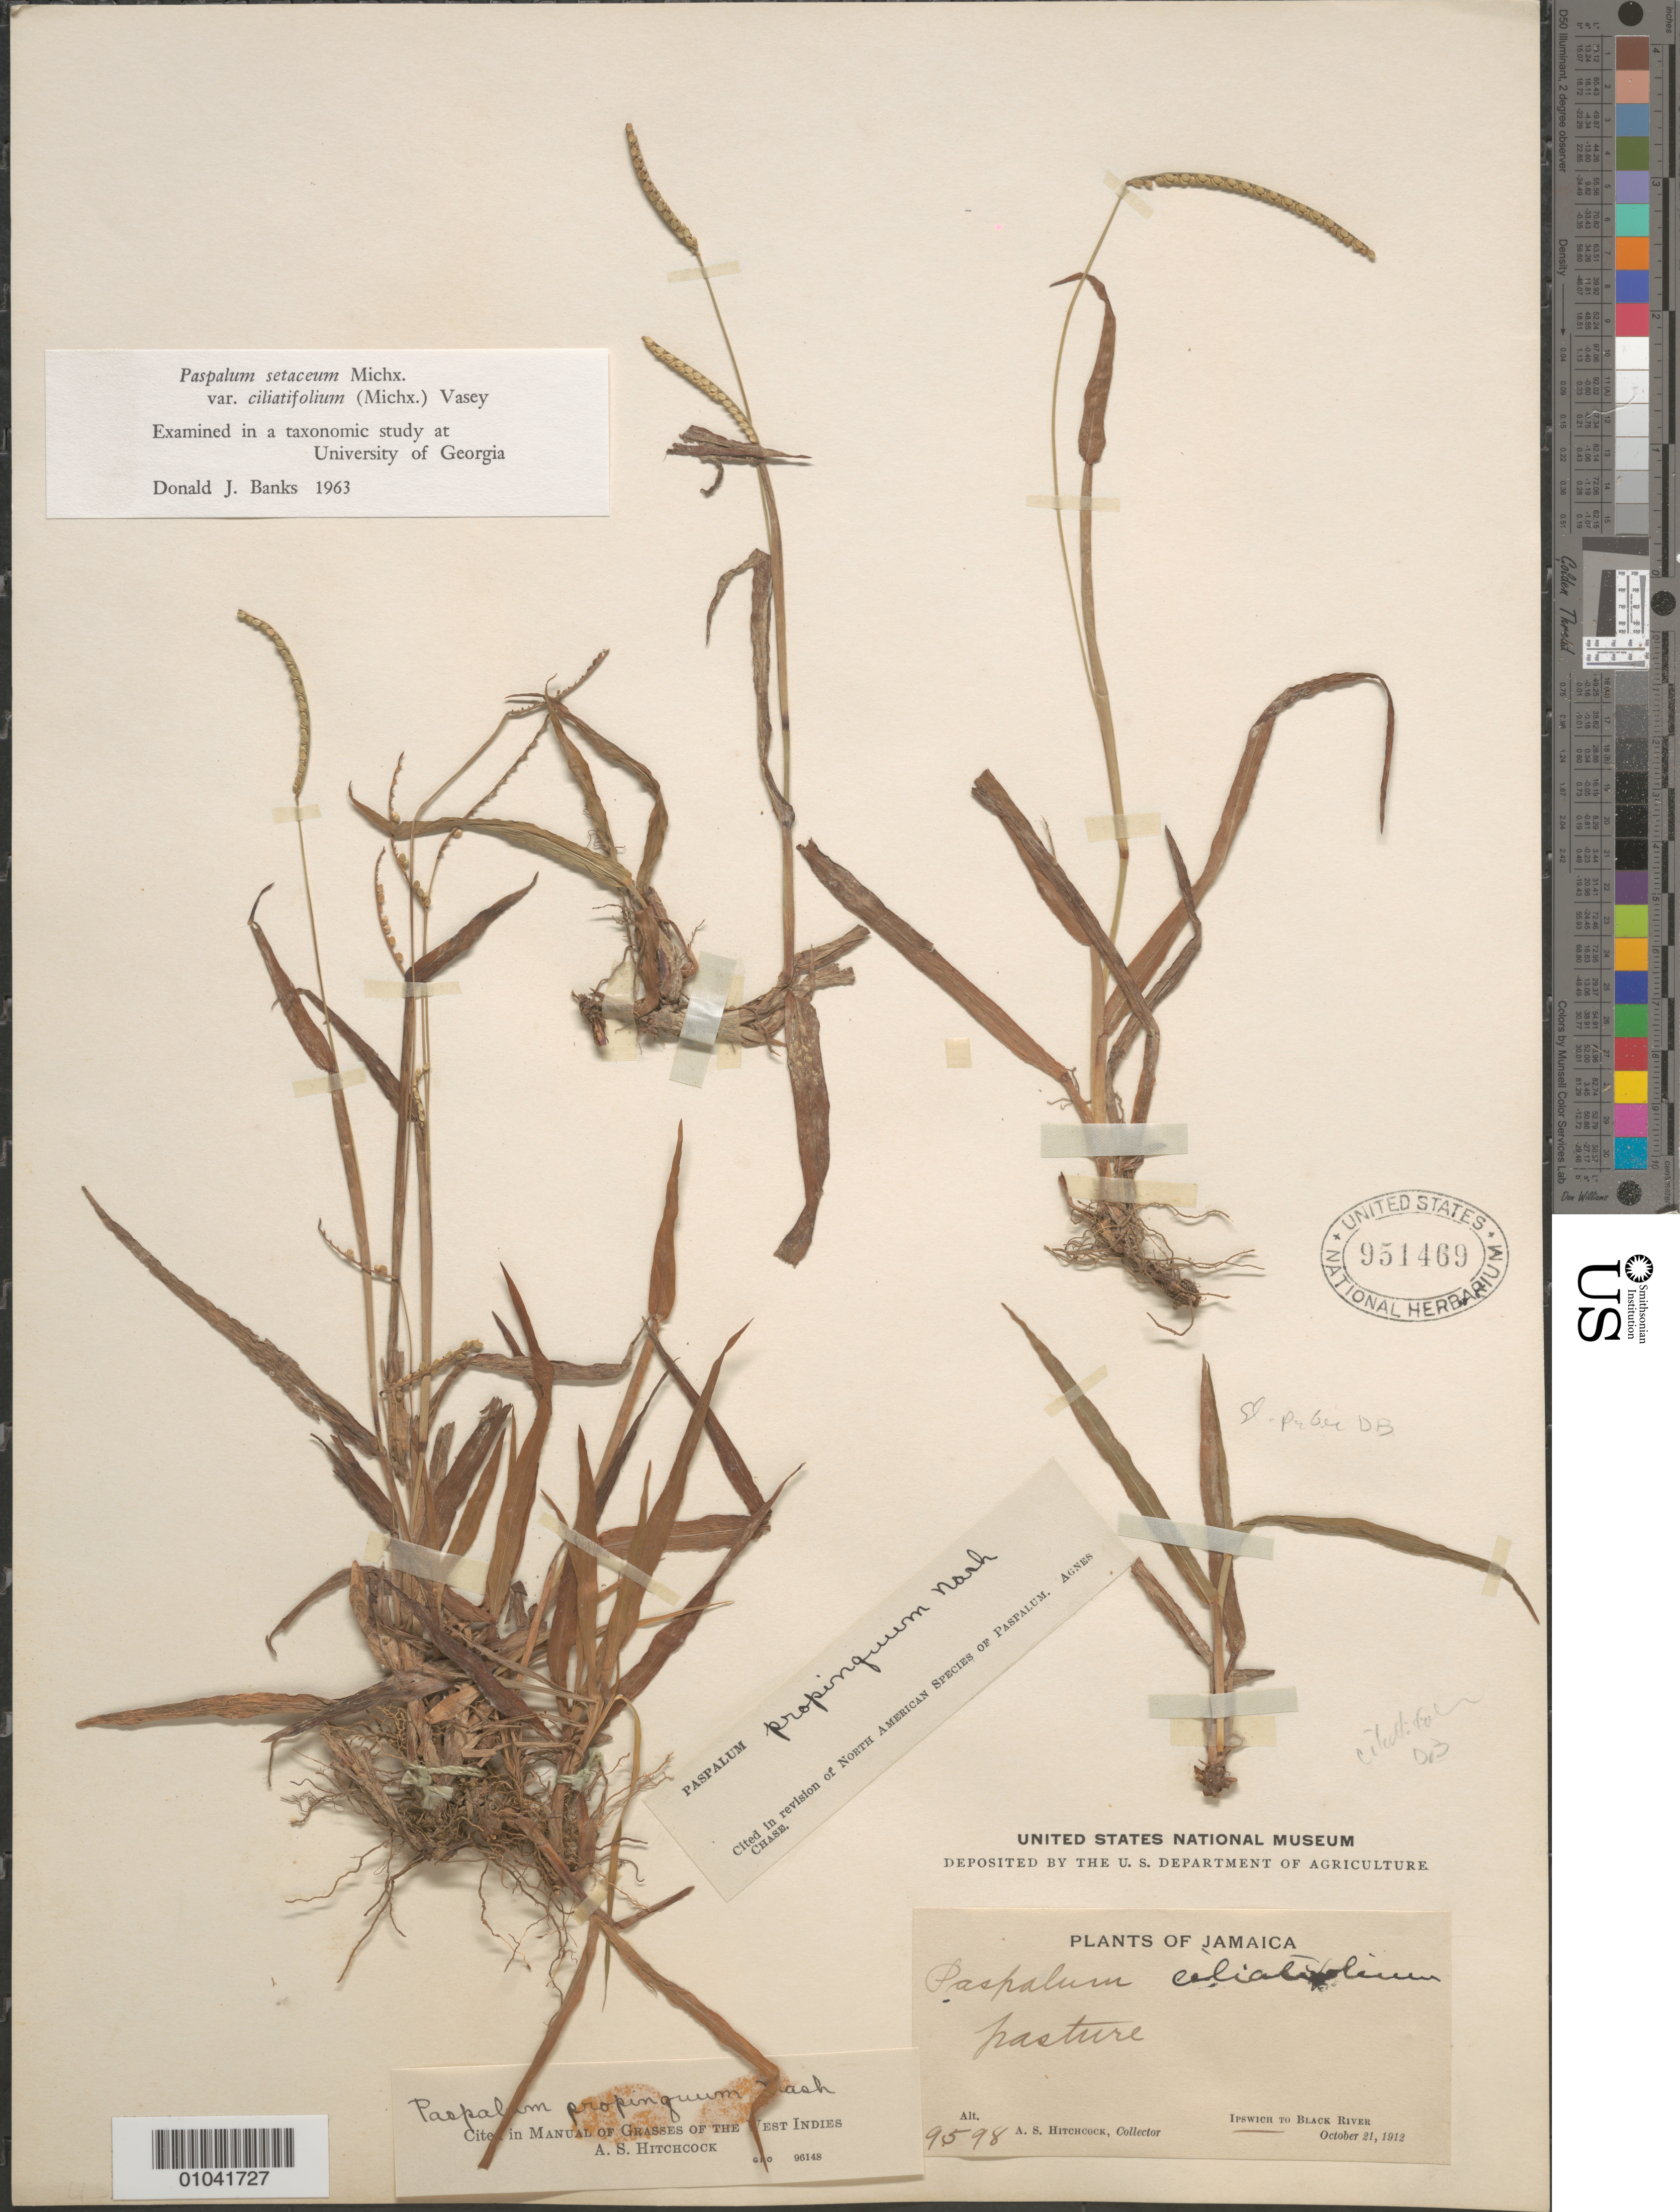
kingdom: Plantae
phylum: Tracheophyta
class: Liliopsida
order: Poales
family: Poaceae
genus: Paspalum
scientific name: Paspalum setaceum var. ciliatifolium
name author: (Michx.) Vasey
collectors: A. S. Hitchcock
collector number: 9598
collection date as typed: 21 Oct 1912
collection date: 1912-10-21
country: Jamaica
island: Jamaica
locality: Ipswich to Black River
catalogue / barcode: US 951469